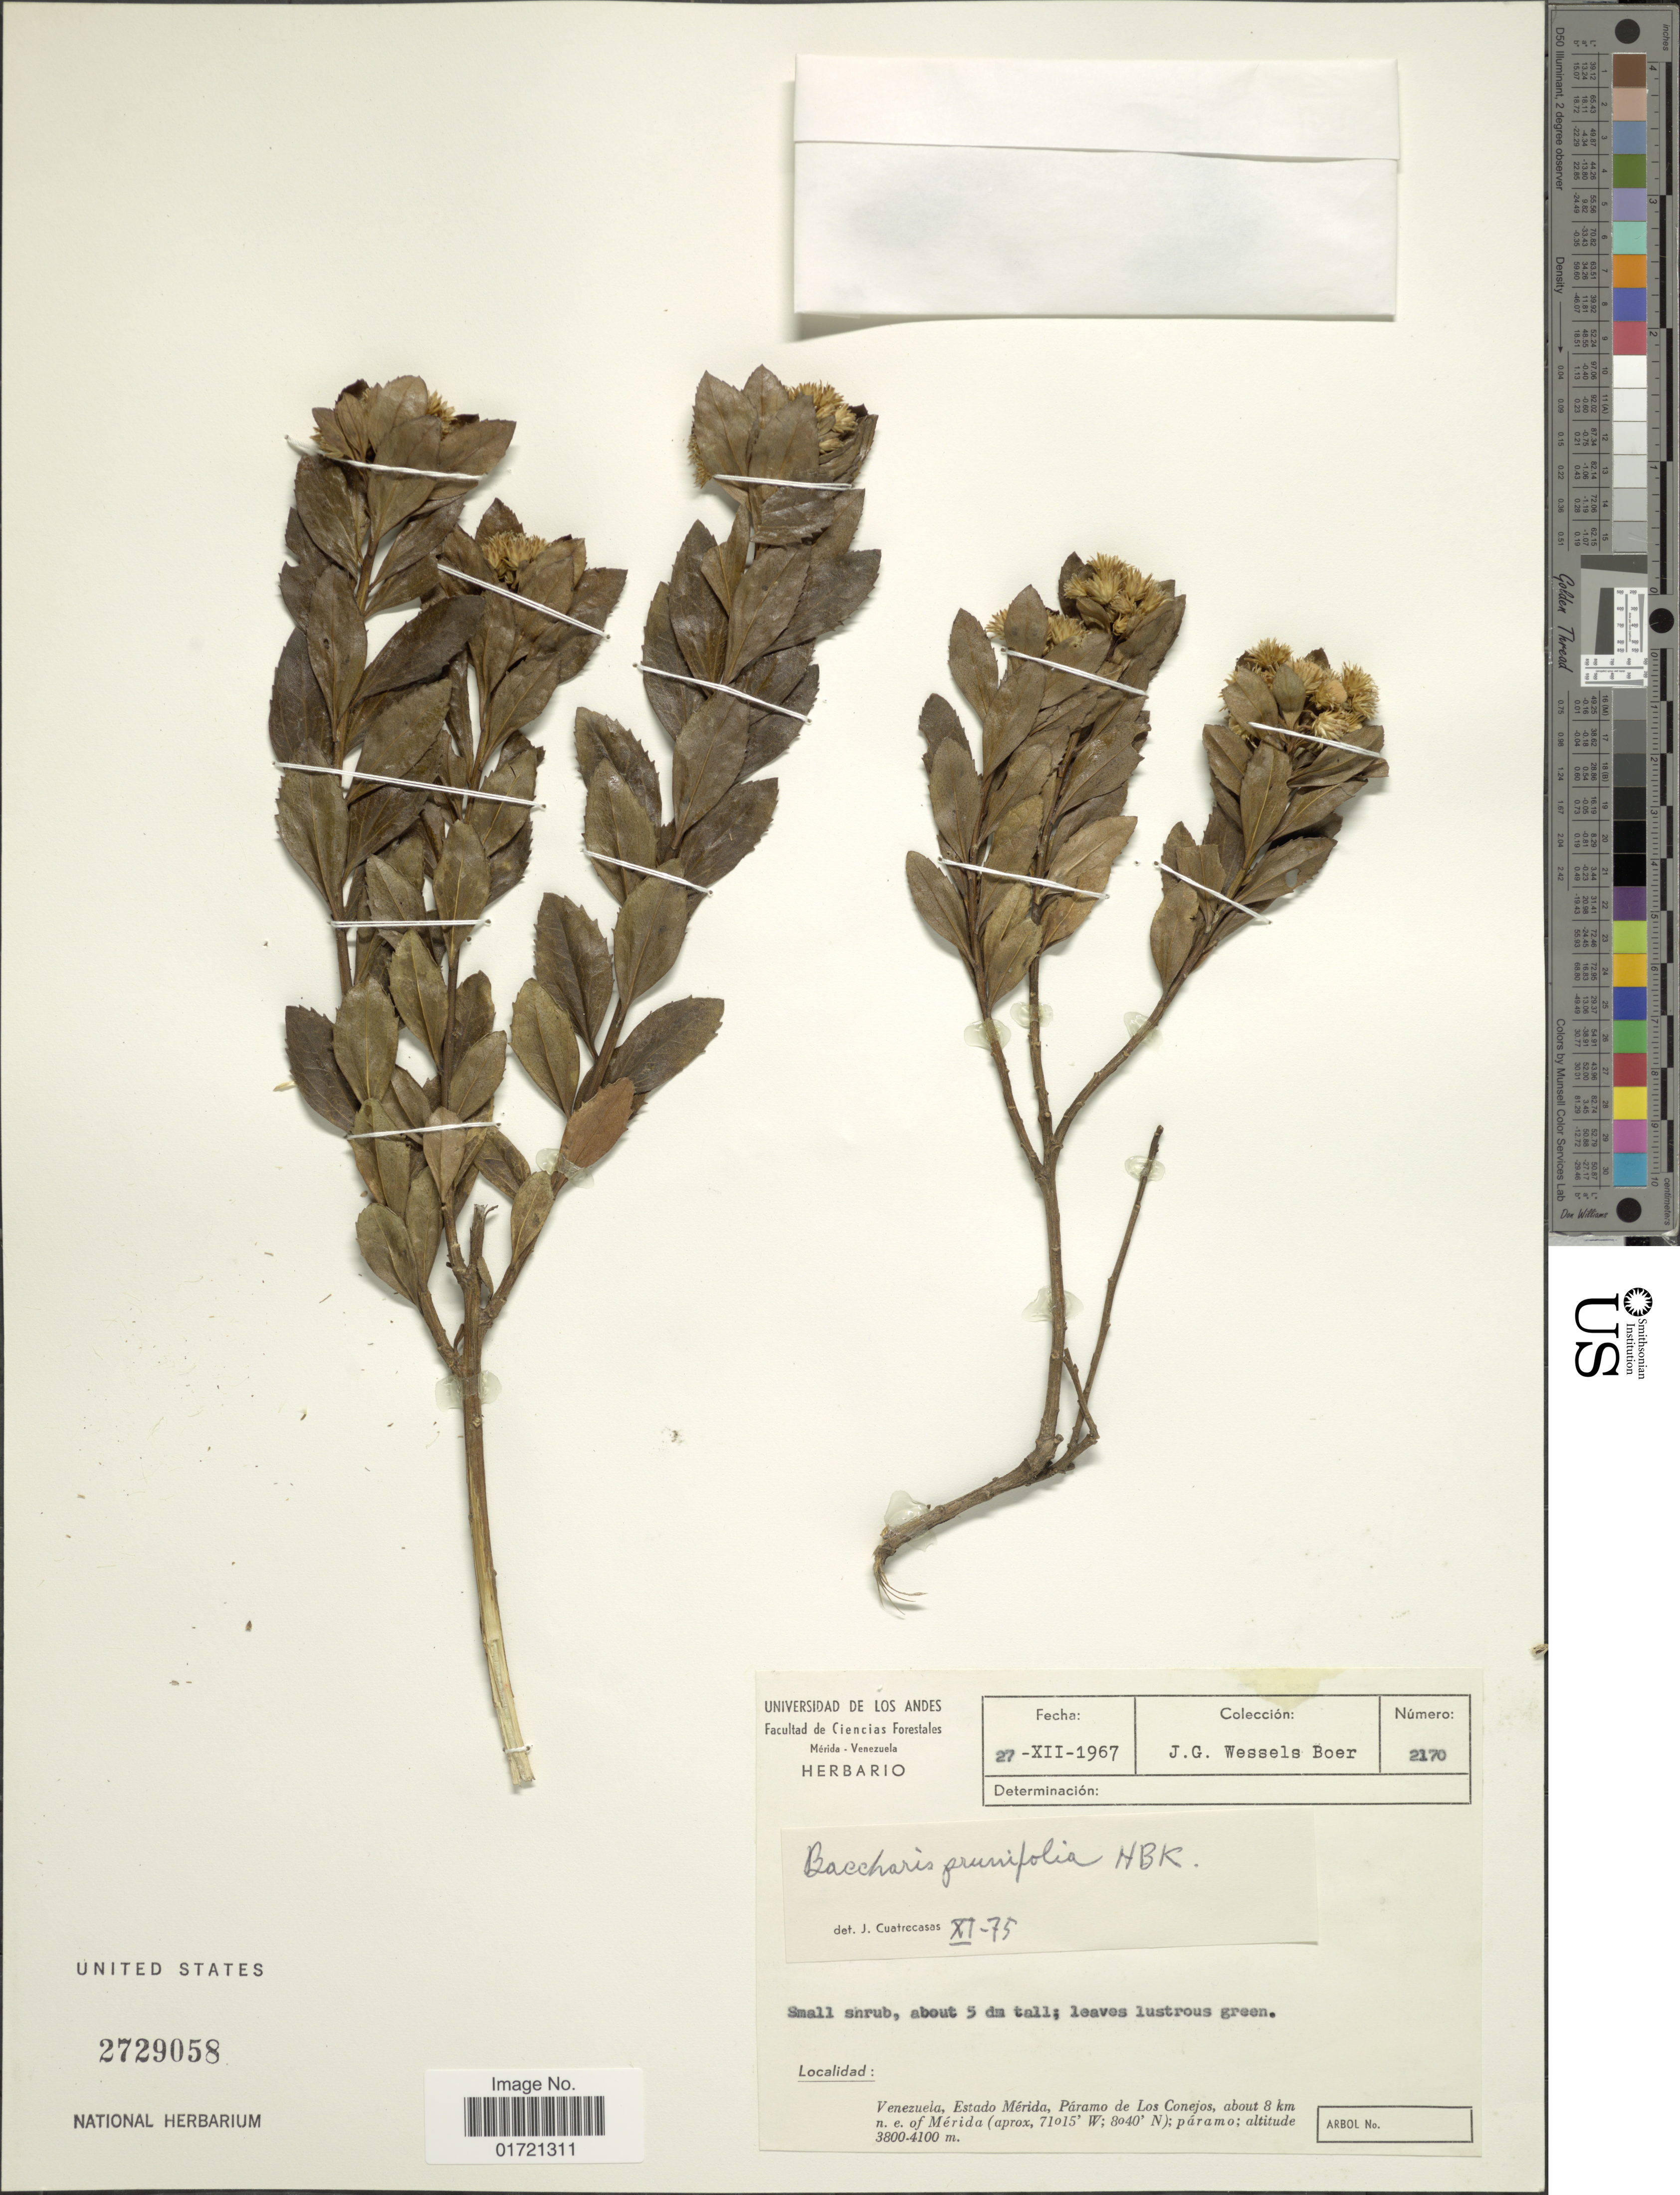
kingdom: Plantae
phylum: Tracheophyta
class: Magnoliopsida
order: Asterales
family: Asteraceae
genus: Baccharis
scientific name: Baccharis prunifolia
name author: Kunth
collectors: J. G. Wessels Boer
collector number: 2170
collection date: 1967-12-27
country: Venezuela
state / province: Mérida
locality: Venezuela, Estado Mérida, Páramo de Los Conejos, about 8 km n.e. of Mérida.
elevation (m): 3800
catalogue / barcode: US 2729058